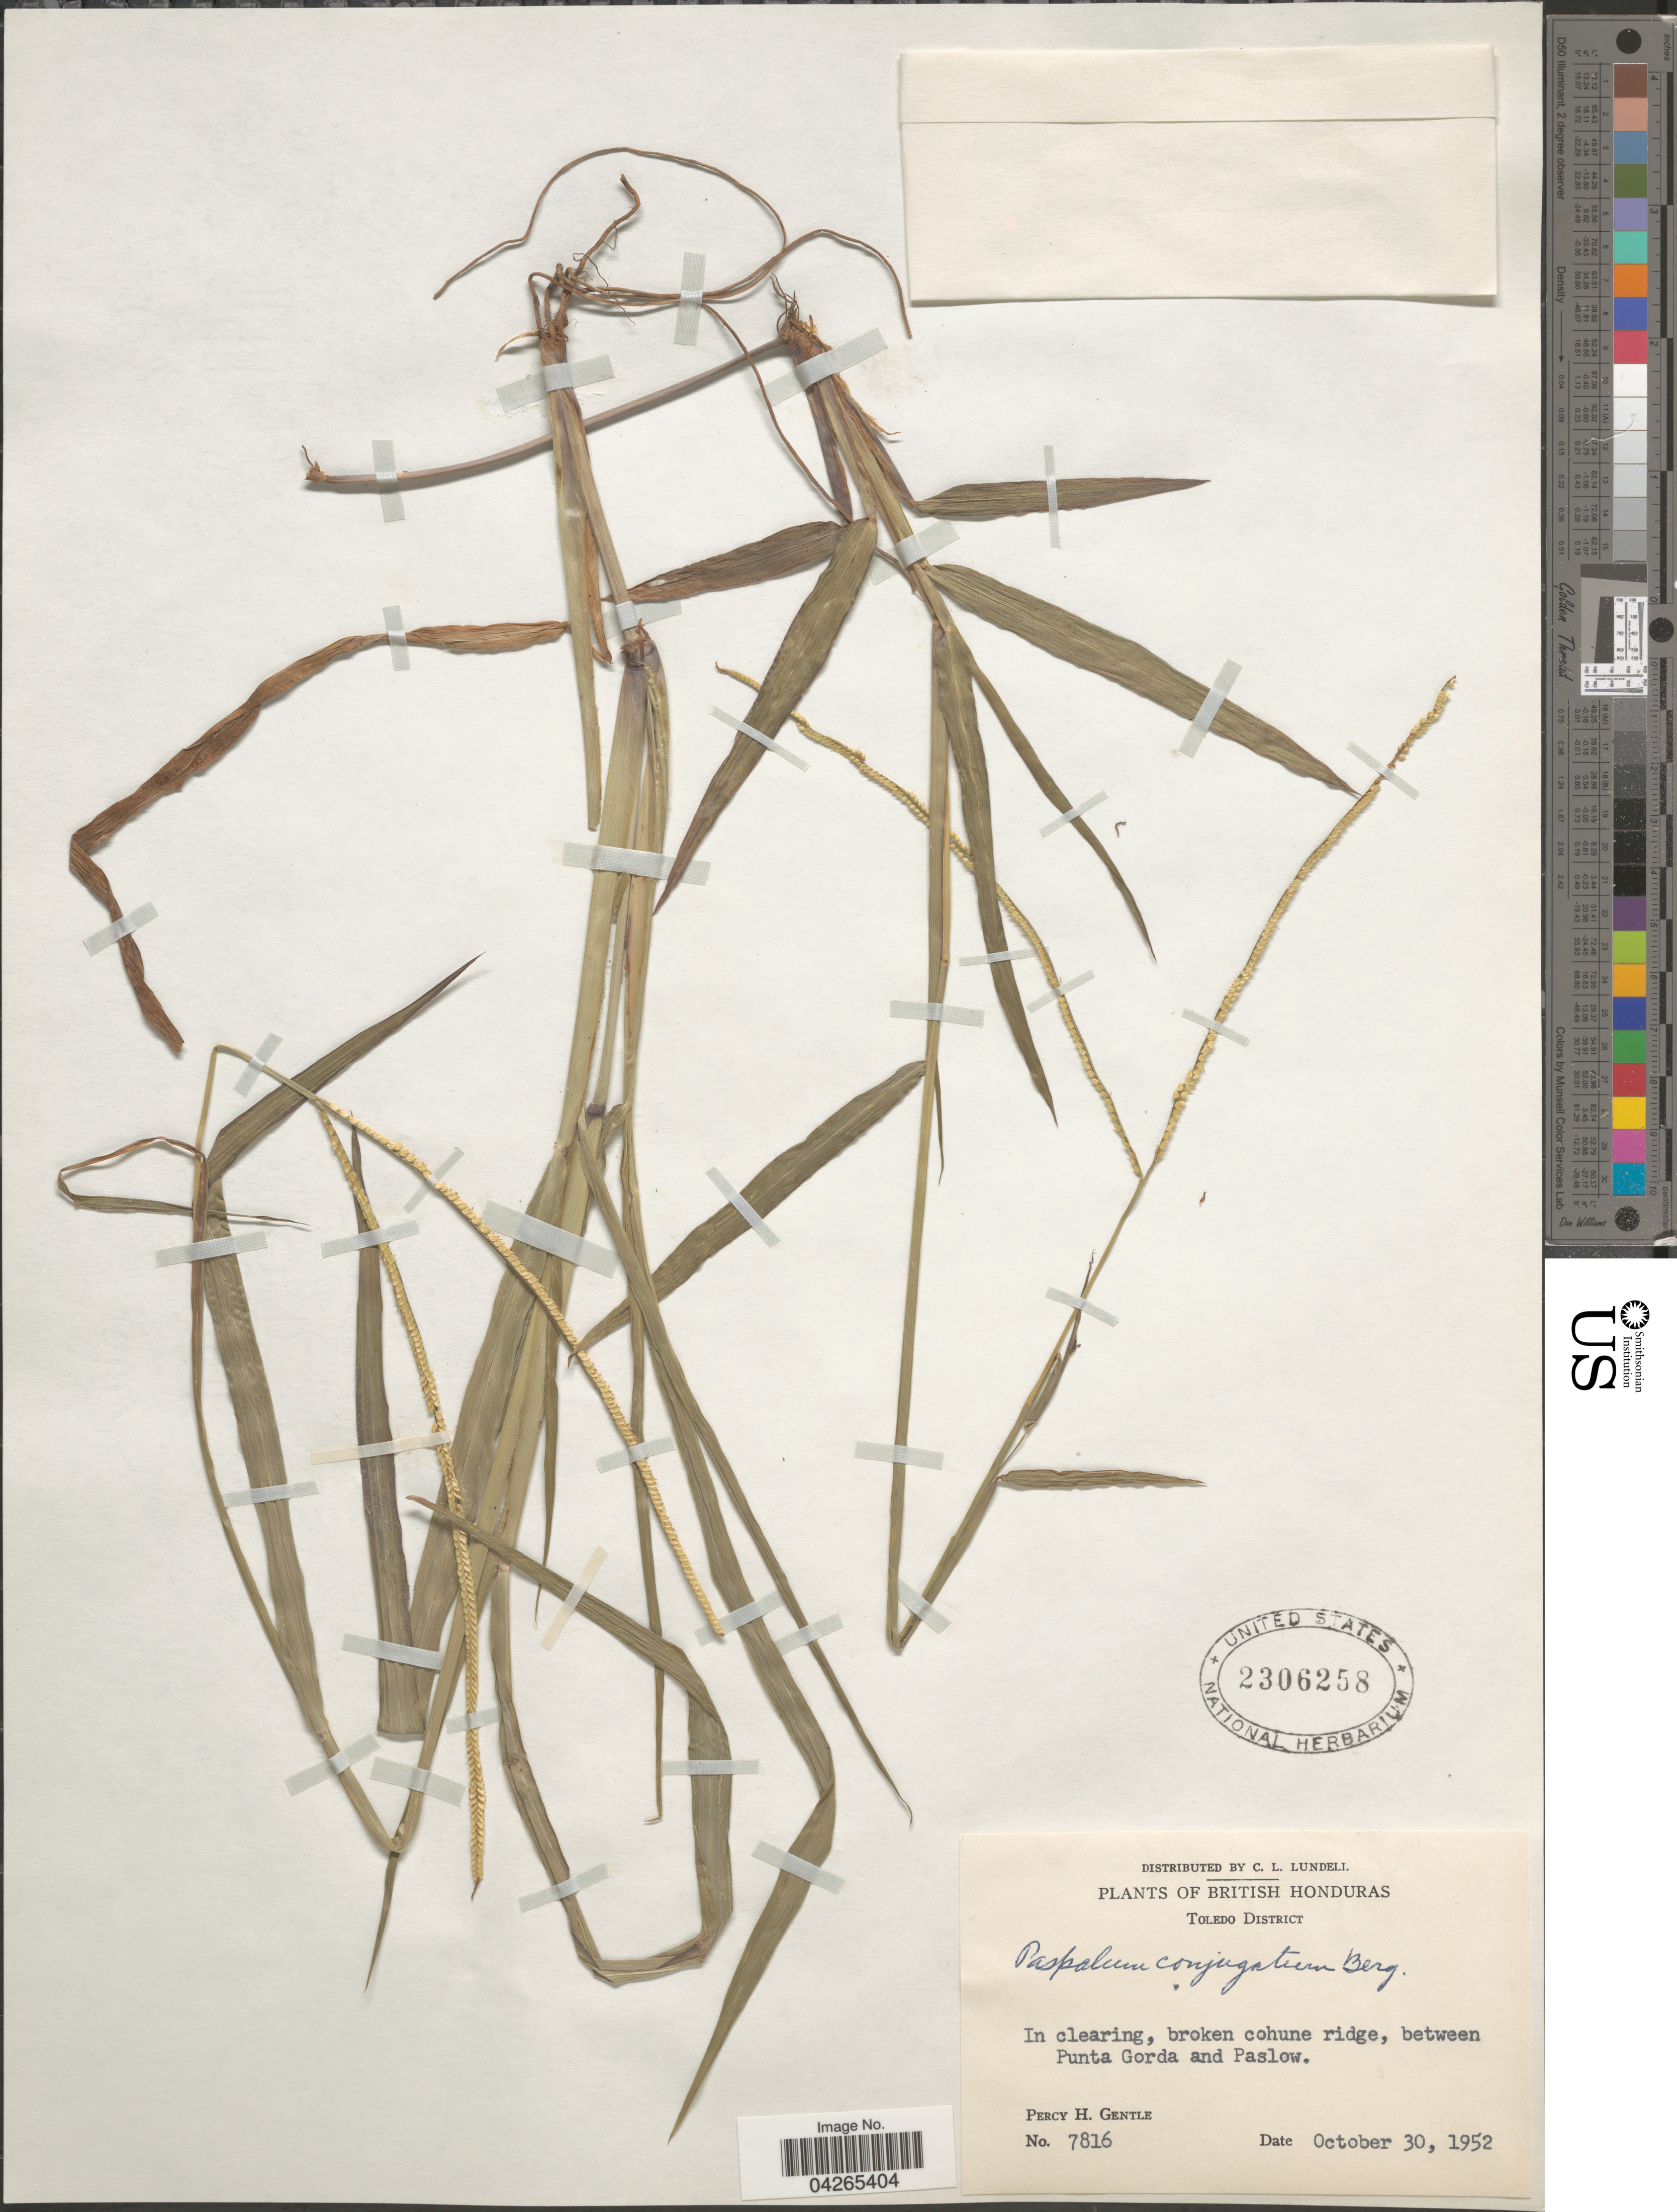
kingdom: Plantae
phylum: Tracheophyta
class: Liliopsida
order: Poales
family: Poaceae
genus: Paspalum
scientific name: Paspalum conjugatum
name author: P.J. Bergius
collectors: P. H. Gentle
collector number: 7816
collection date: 1952-10-30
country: Belize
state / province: Toledo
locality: British Honduras. Toledo District. In clearing, broken cohune ridge, between Punta Gorda and Paslow.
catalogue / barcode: US 2306258